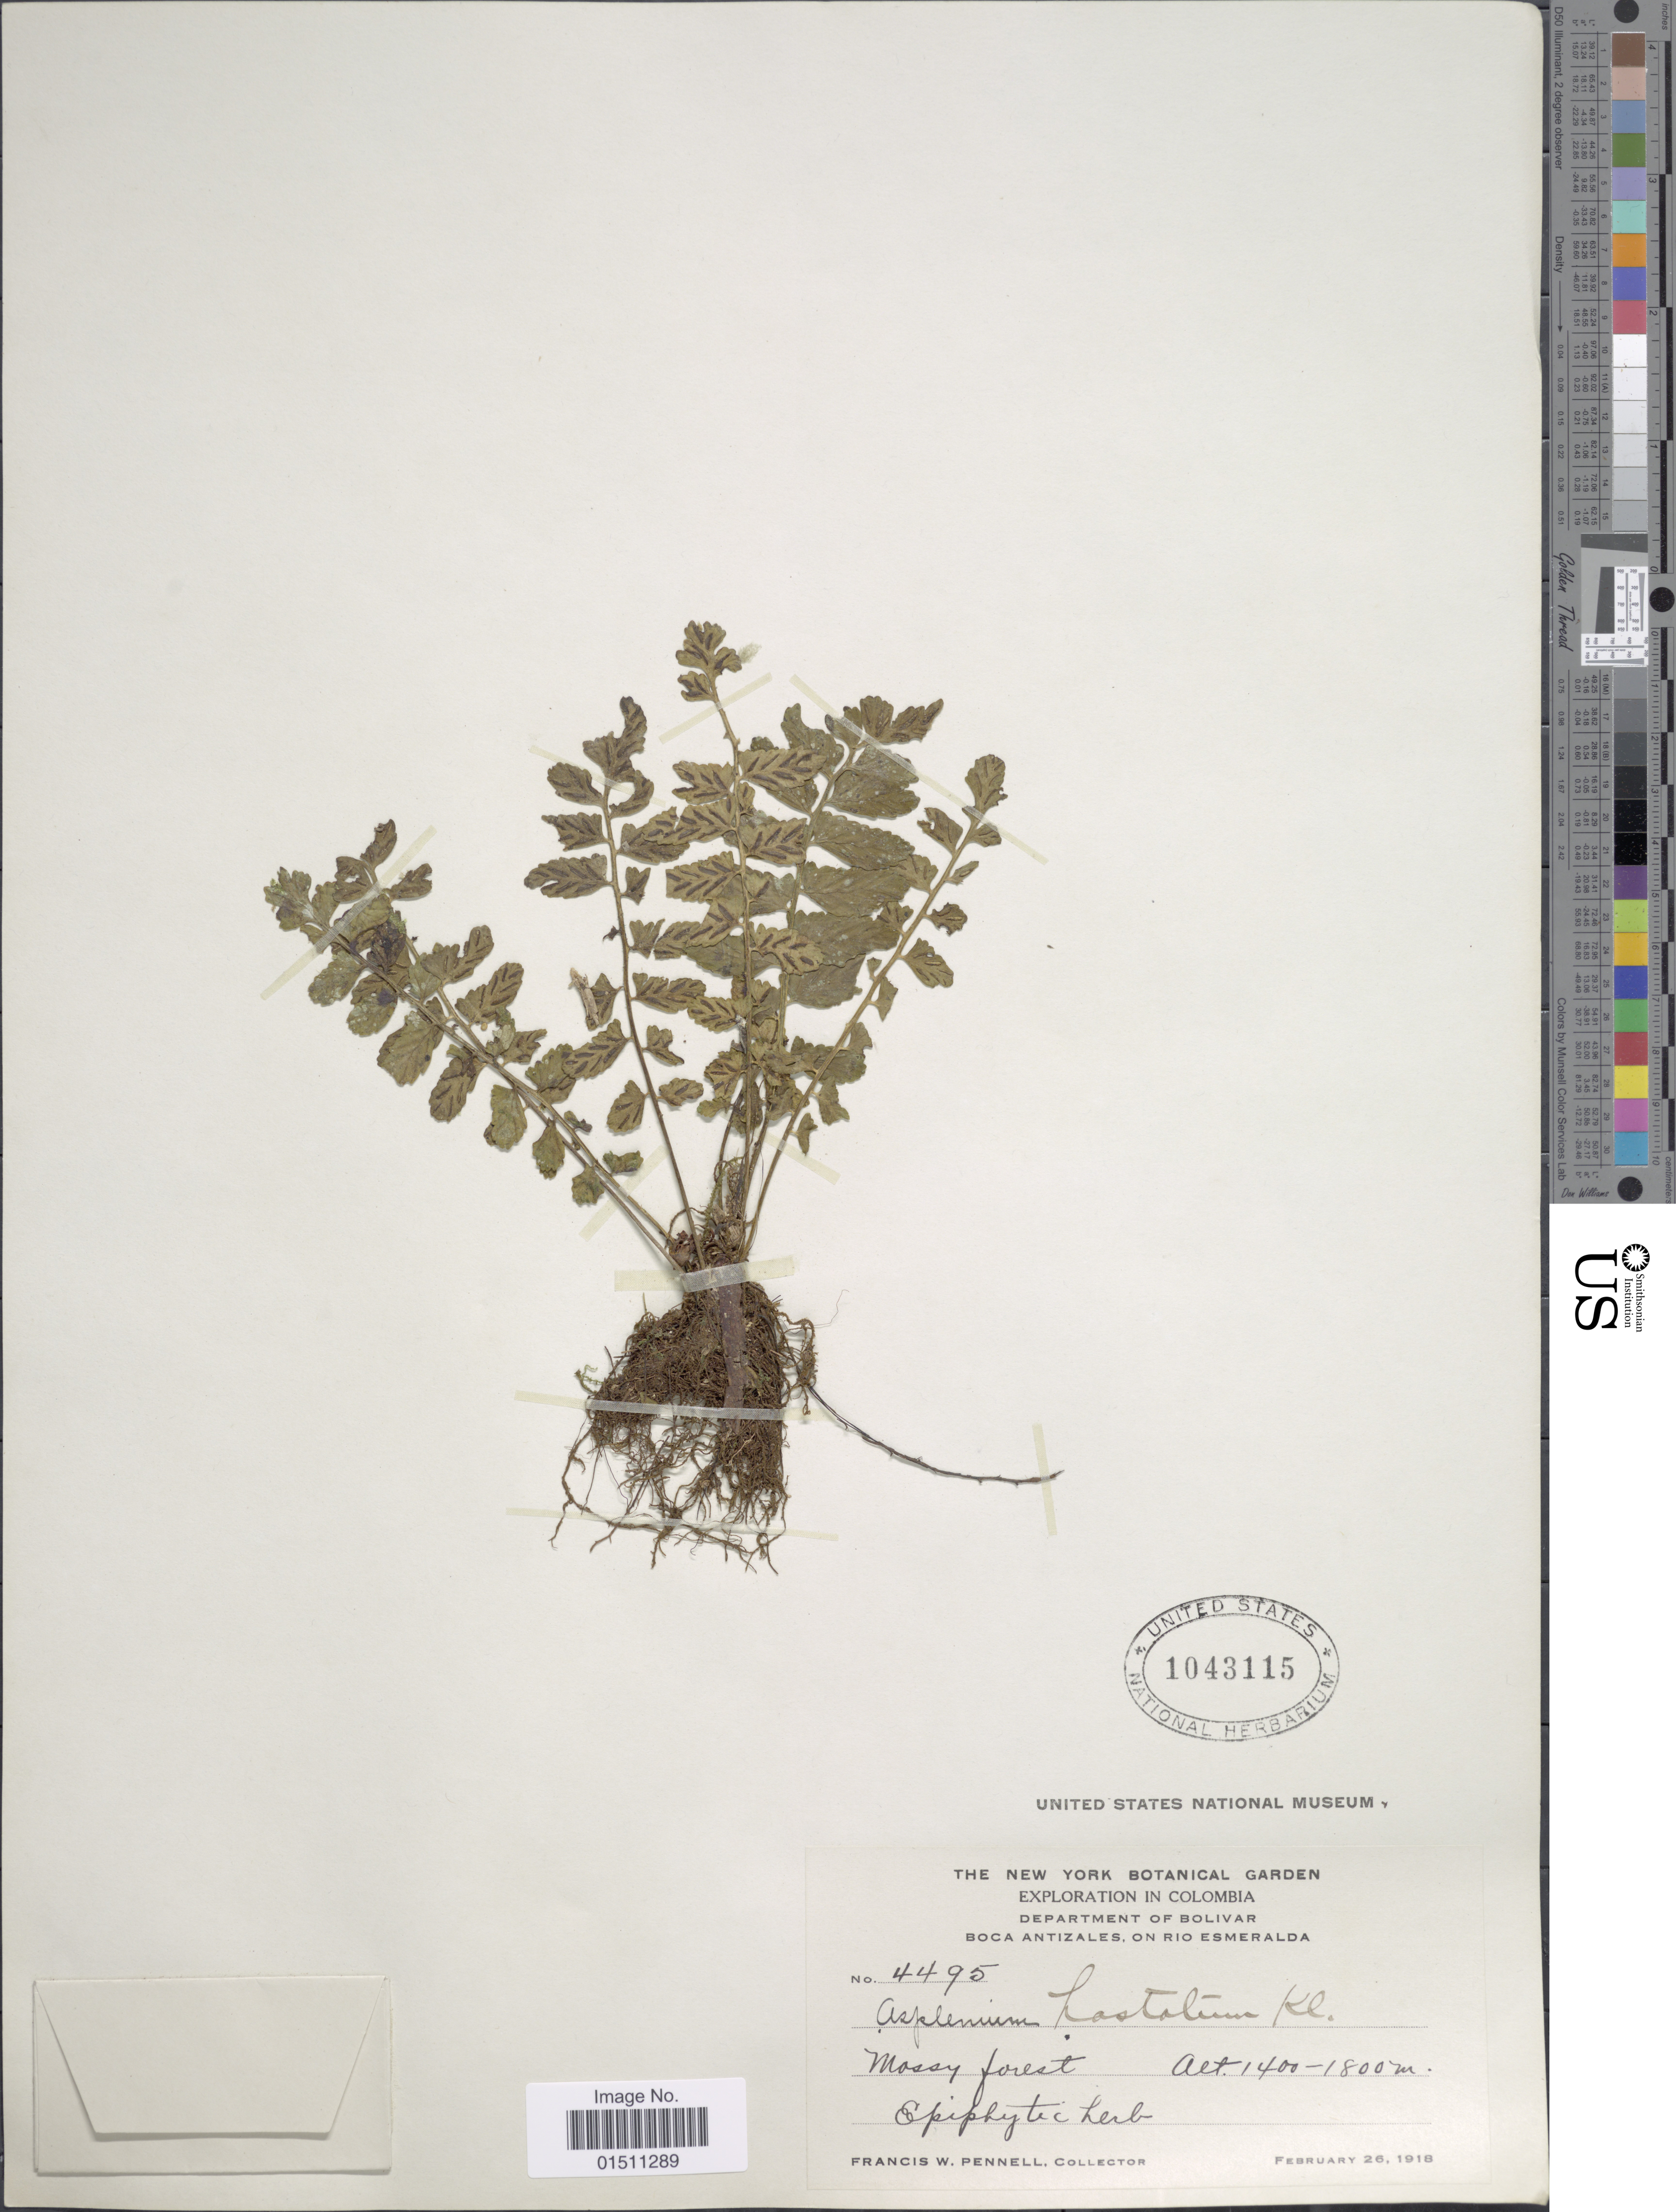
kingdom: Plantae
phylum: Tracheophyta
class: Polypodiopsida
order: Polypodiales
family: Aspleniaceae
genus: Asplenium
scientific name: Asplenium hastatum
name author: Klotzsch ex Kunze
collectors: F. W. Pennell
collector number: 4495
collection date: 1918-02-26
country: Colombia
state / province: Bolívar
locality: Colombia, Department of Bolivar, Boca Antizales, on Rio Esmeralda.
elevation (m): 1400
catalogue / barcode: US 1043115